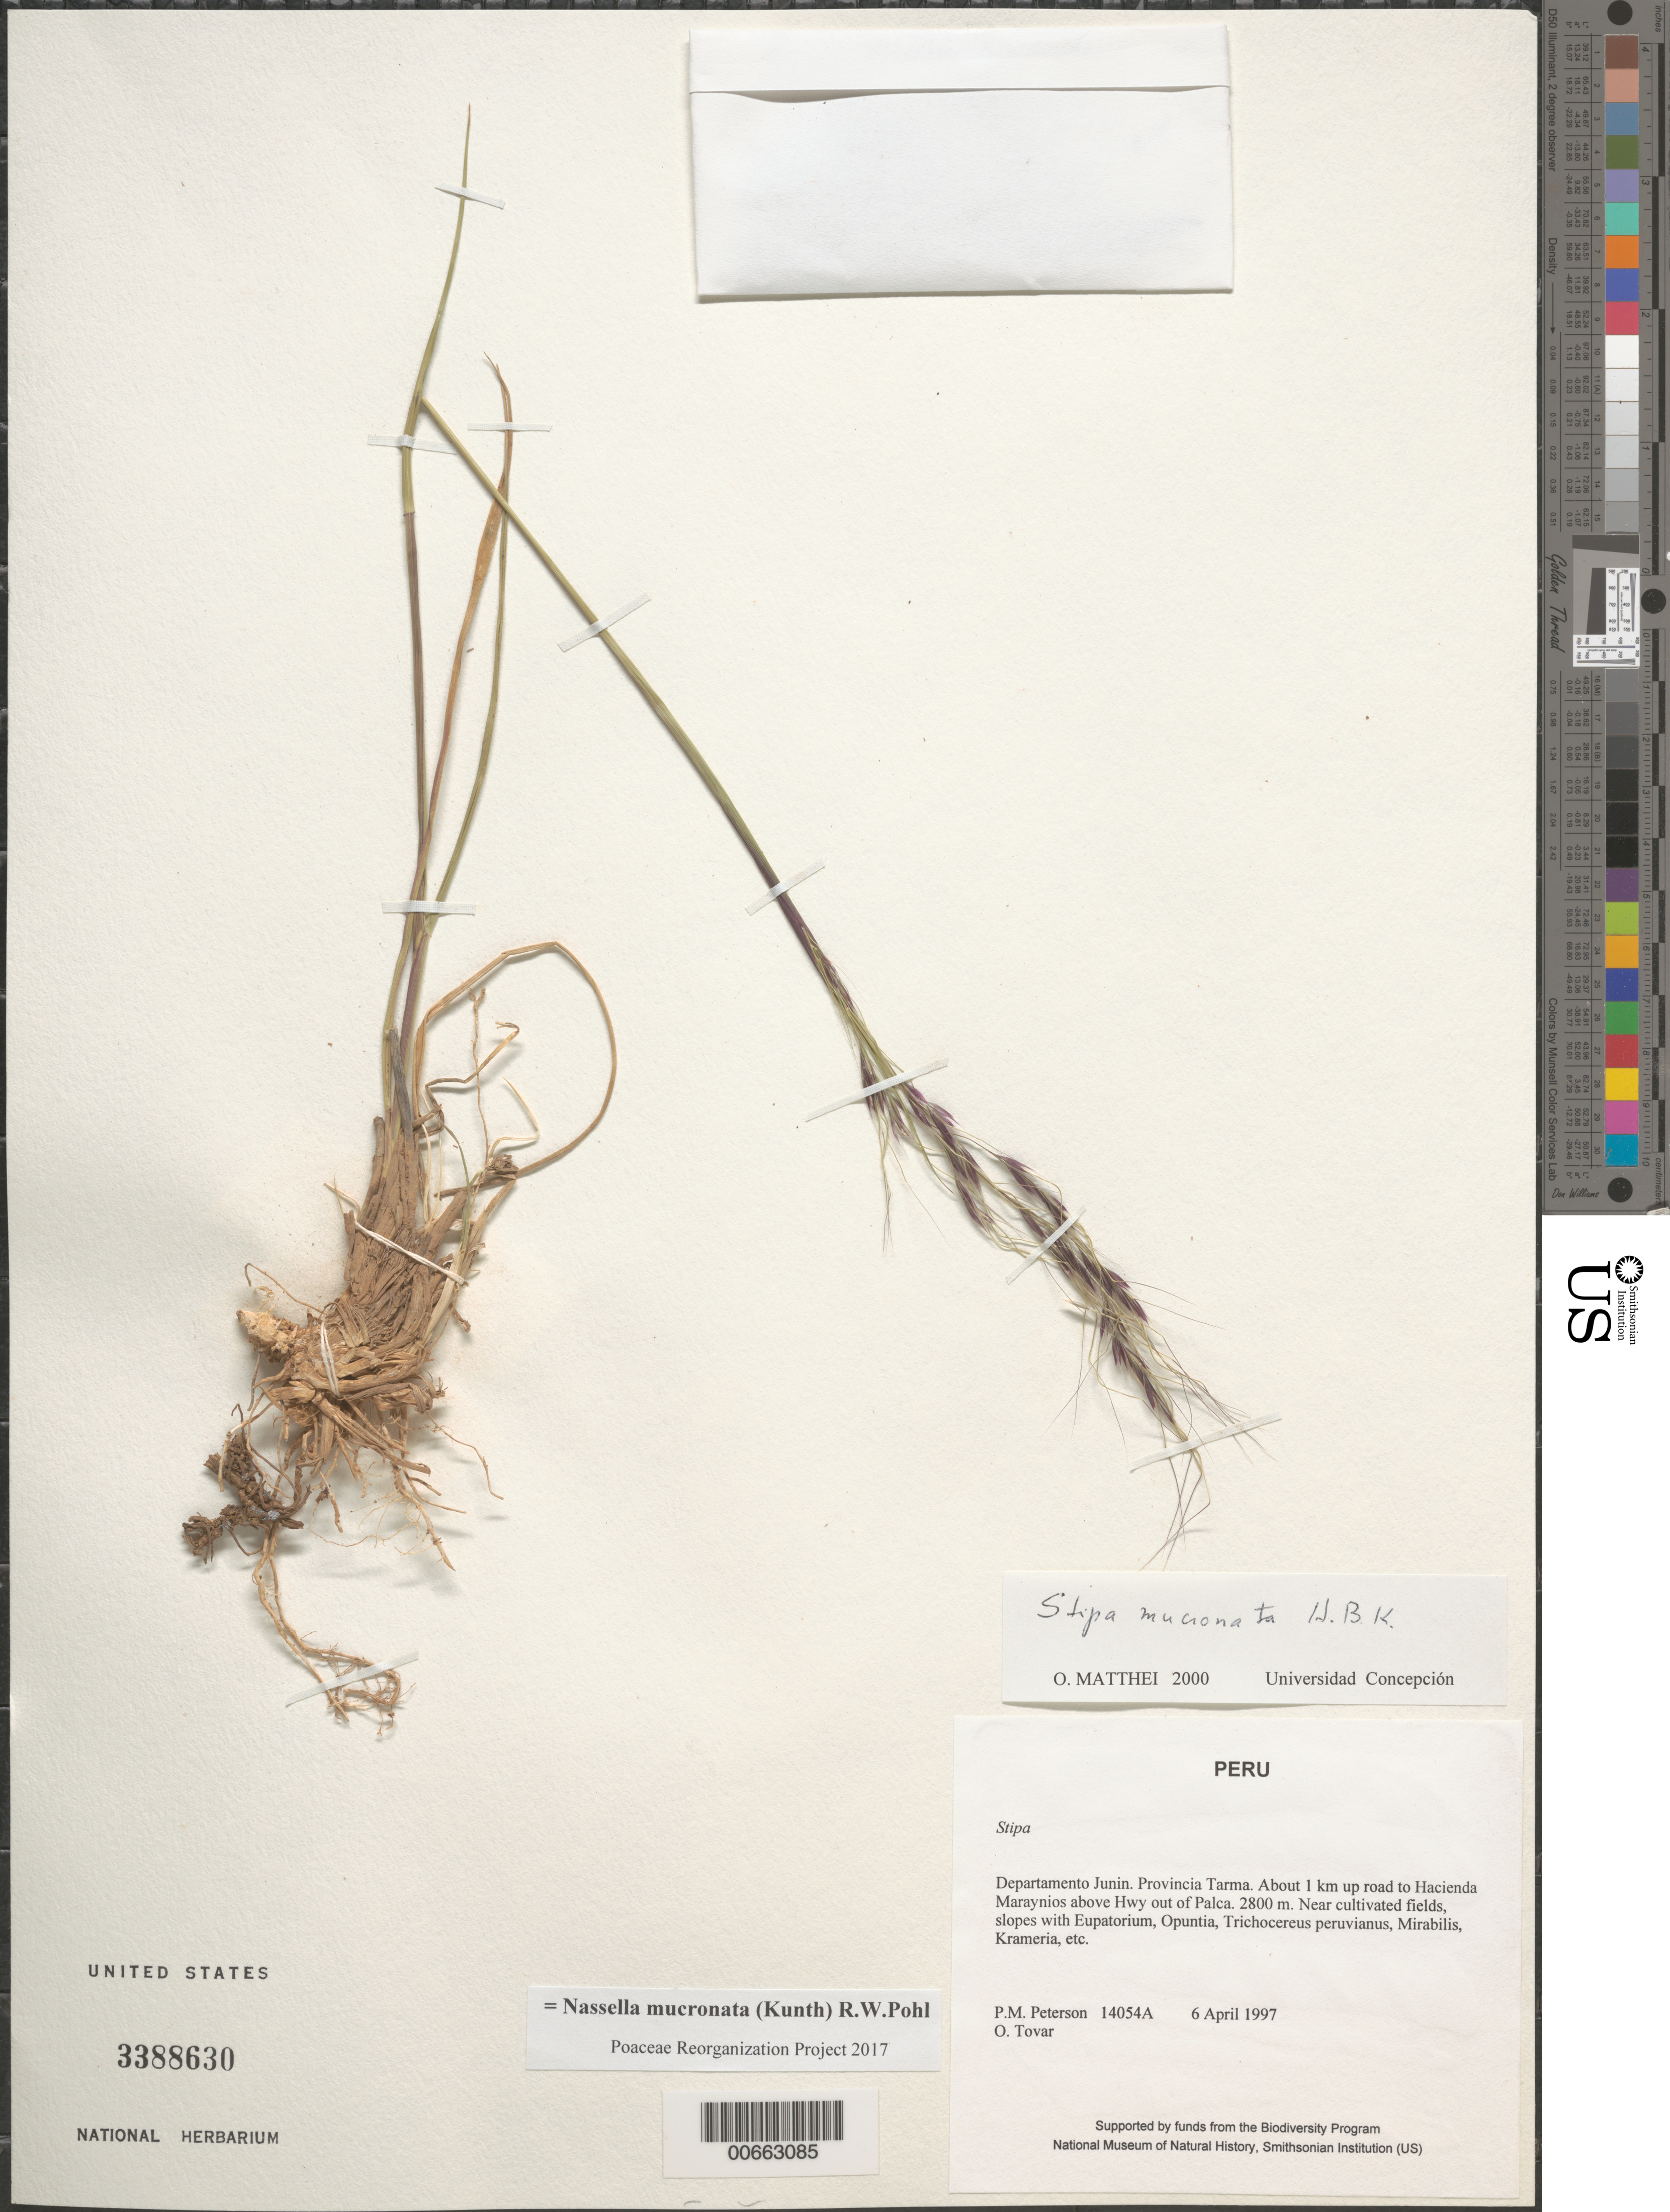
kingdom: Plantae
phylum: Tracheophyta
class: Liliopsida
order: Poales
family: Poaceae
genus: Nassella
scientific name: Nassella mucronata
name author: (Kunth) R.W. Pohl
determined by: Poaceae Reorganization Project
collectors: P. M. Peterson & Ó. Tovar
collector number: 14054A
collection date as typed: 06 Apr 1997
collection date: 1997-04-06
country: Peru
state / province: Junín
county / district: Tarma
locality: About 1 km up road to Hacienda Maraynios above Hwy out of Palca.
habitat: Near cultivated fields, slopes with Eupatorium, Opuntia, Trichocereus peruvianus, Mirabilis, Krameria, etc.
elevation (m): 2800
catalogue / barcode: US 3388630